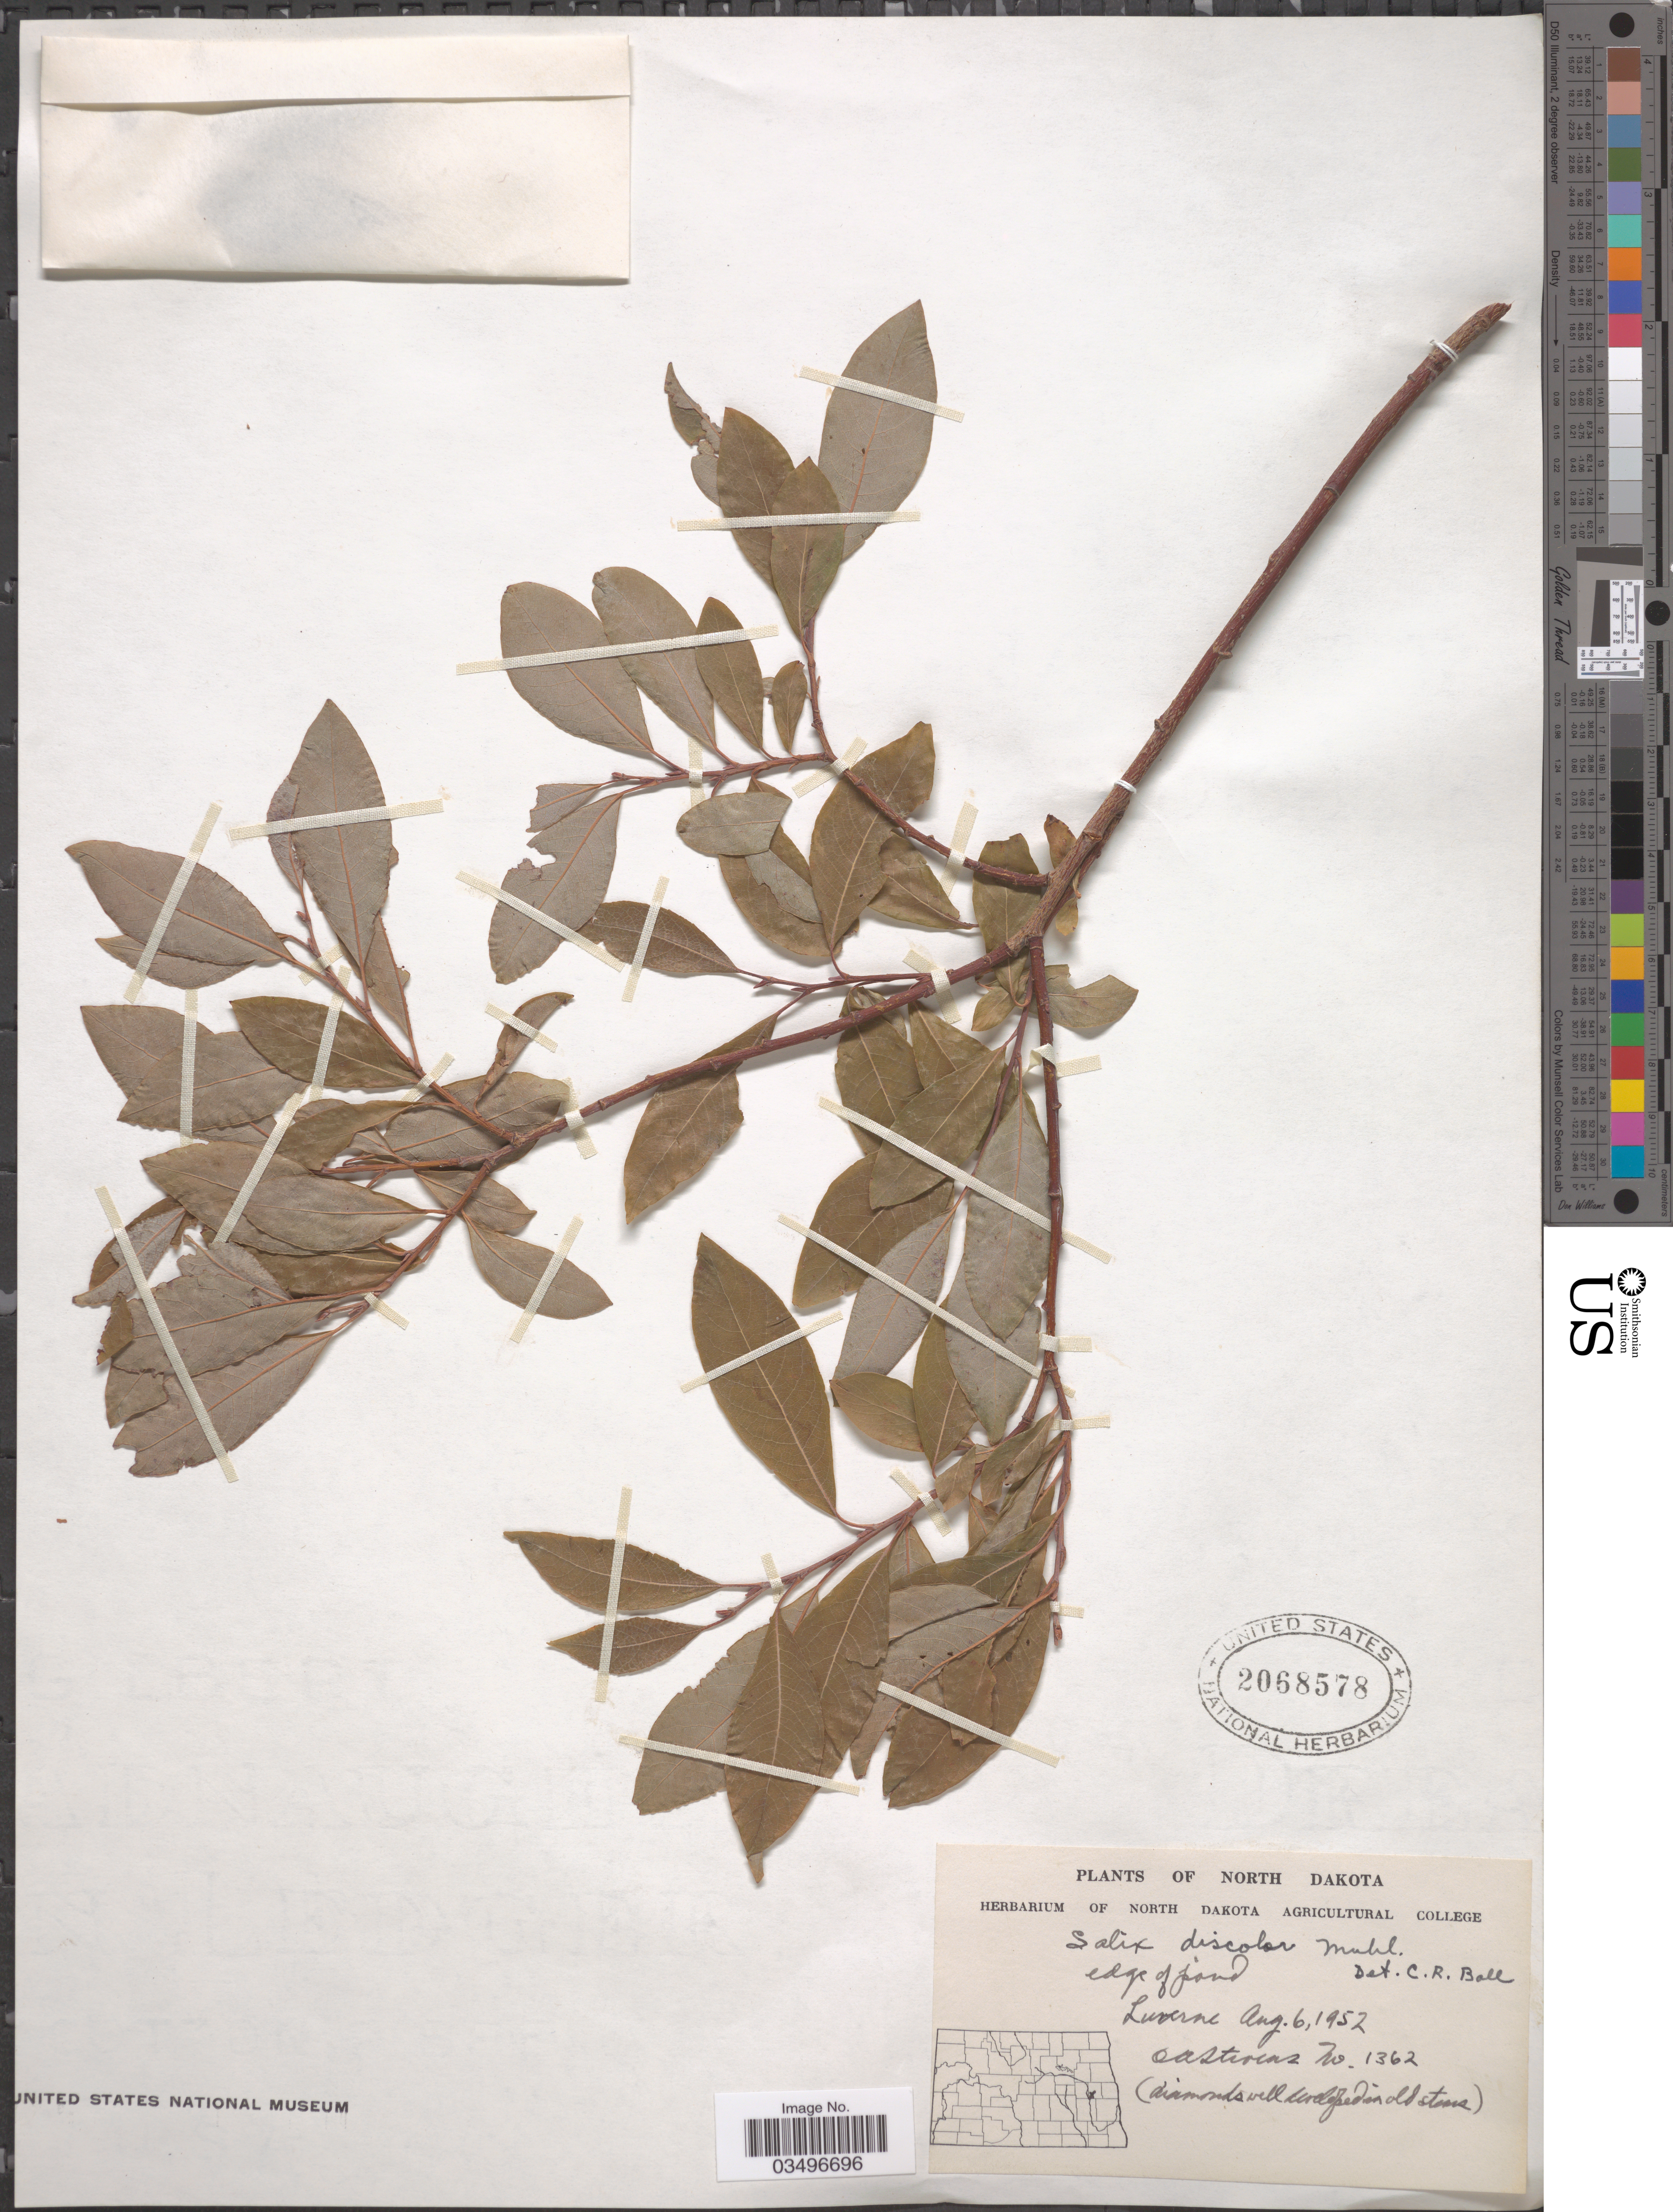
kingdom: Plantae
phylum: Tracheophyta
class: Magnoliopsida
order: Malpighiales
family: Salicaceae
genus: Salix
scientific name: Salix discolor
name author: Muhl.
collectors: O. A. Stevens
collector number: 1362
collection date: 1952-08-06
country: United States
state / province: North Dakota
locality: Edge of pond. Luverne.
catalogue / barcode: US 2068578